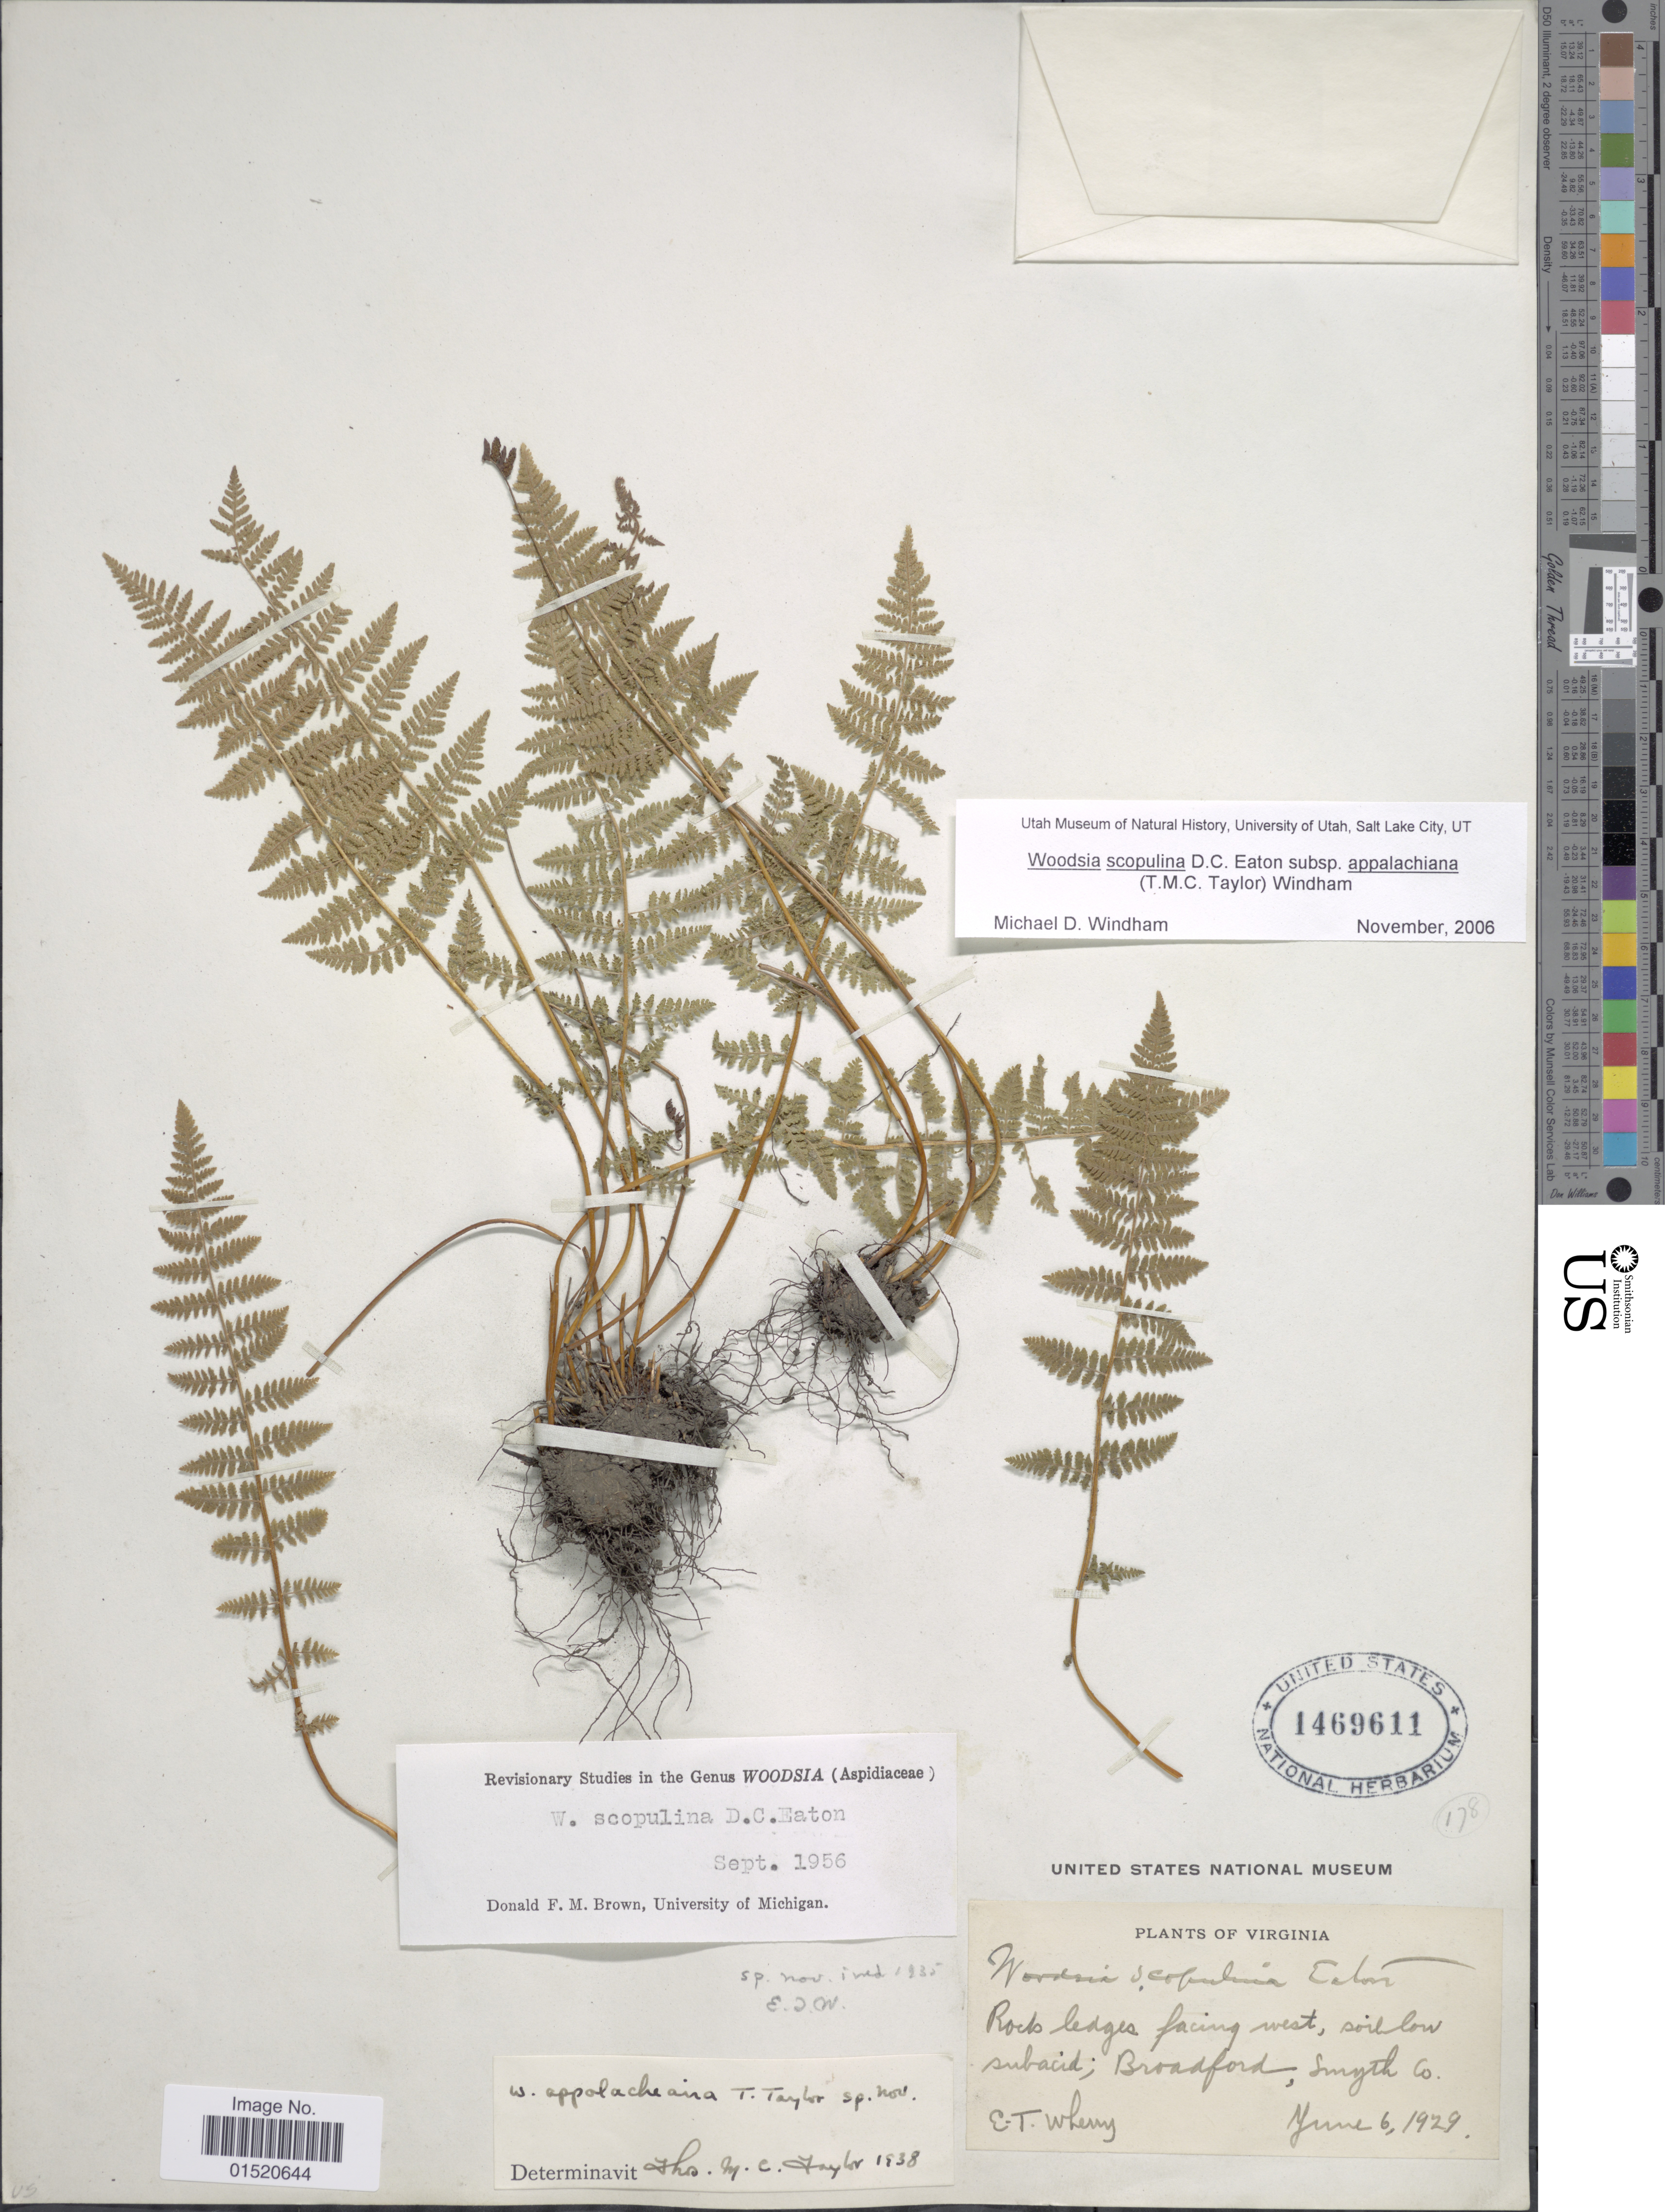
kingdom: Plantae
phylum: Tracheophyta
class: Polypodiopsida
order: Polypodiales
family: Woodsiaceae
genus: Woodsia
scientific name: Woodsia scopulina subsp. appalachiana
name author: (T.M.C. Taylor) Windham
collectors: E. T. Wherry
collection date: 1929-06-06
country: United States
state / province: Virginia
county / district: Smyth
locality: Rocks ledges facing west soil low subacid; Broadford.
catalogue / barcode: US 1469611